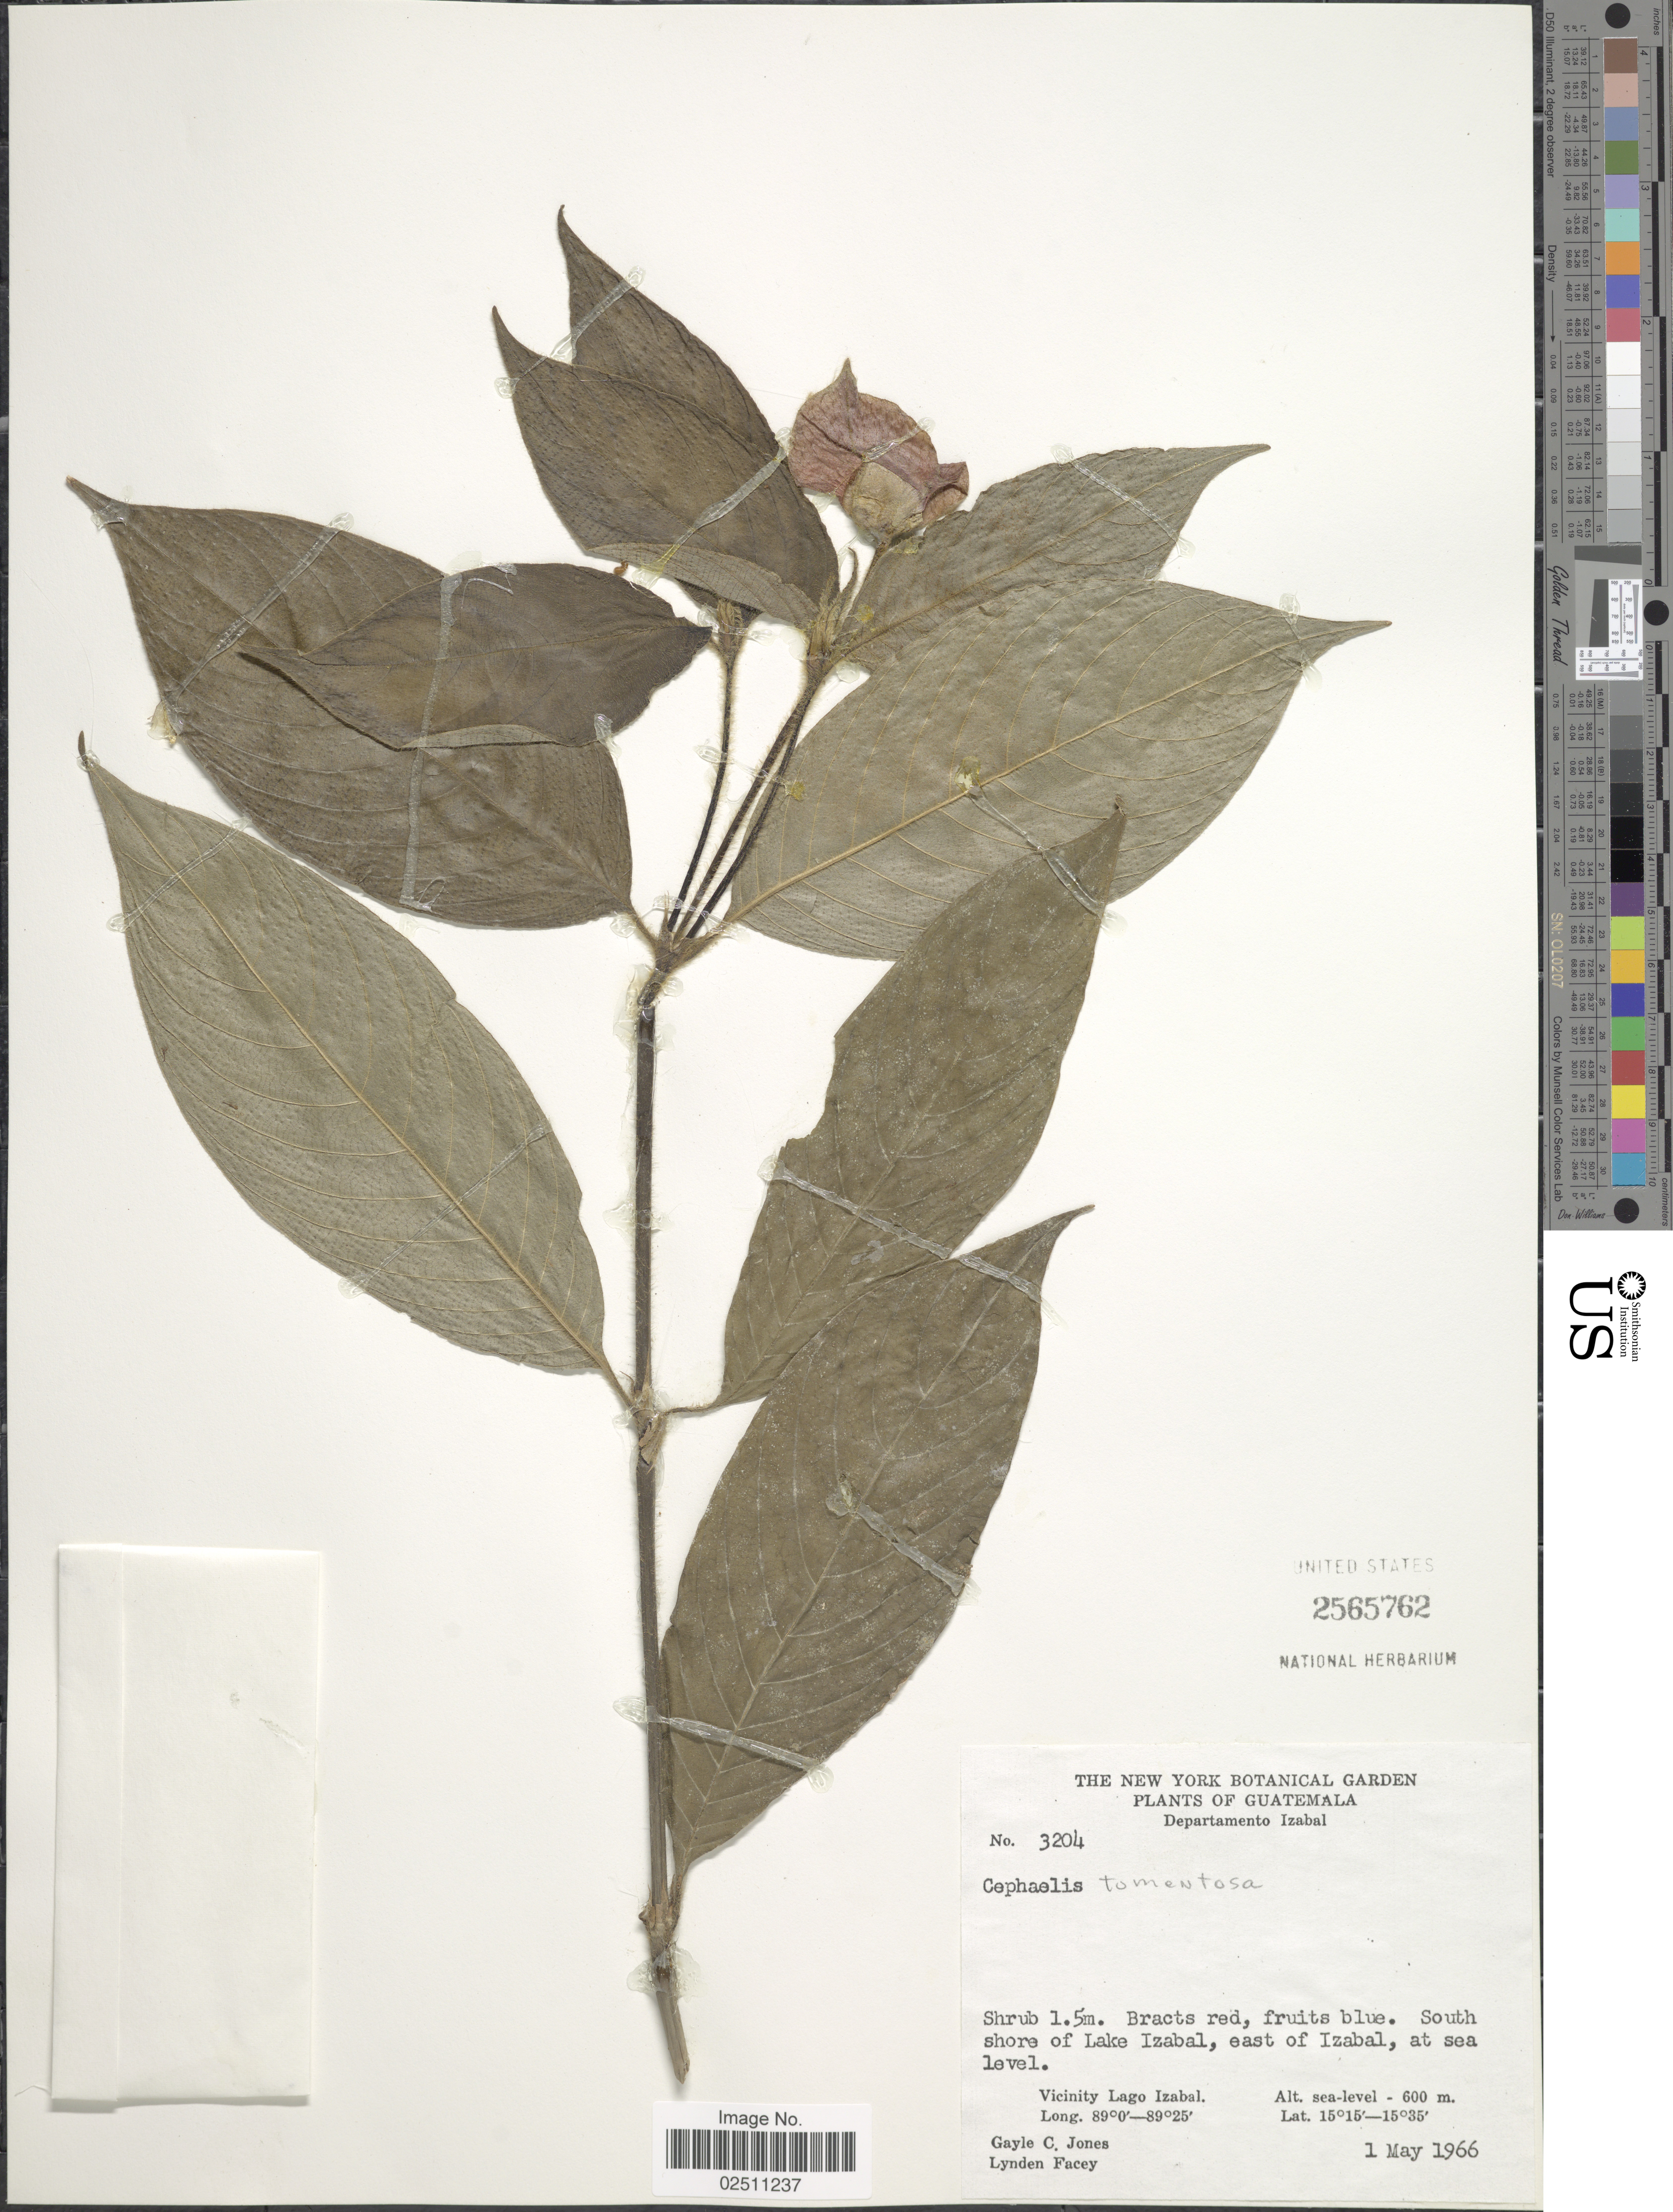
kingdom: Plantae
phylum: Tracheophyta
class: Magnoliopsida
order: Gentianales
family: Rubiaceae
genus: Psychotria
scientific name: Psychotria poeppigiana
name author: Müll. Arg.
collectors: G. C. Jones & L. Facey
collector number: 3204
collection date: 1966-05-01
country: Guatemala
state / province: Izabal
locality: South shore of Lake Izabal, east of Izabal, Vicinity of Lago Izabal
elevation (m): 600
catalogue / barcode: US 2565762